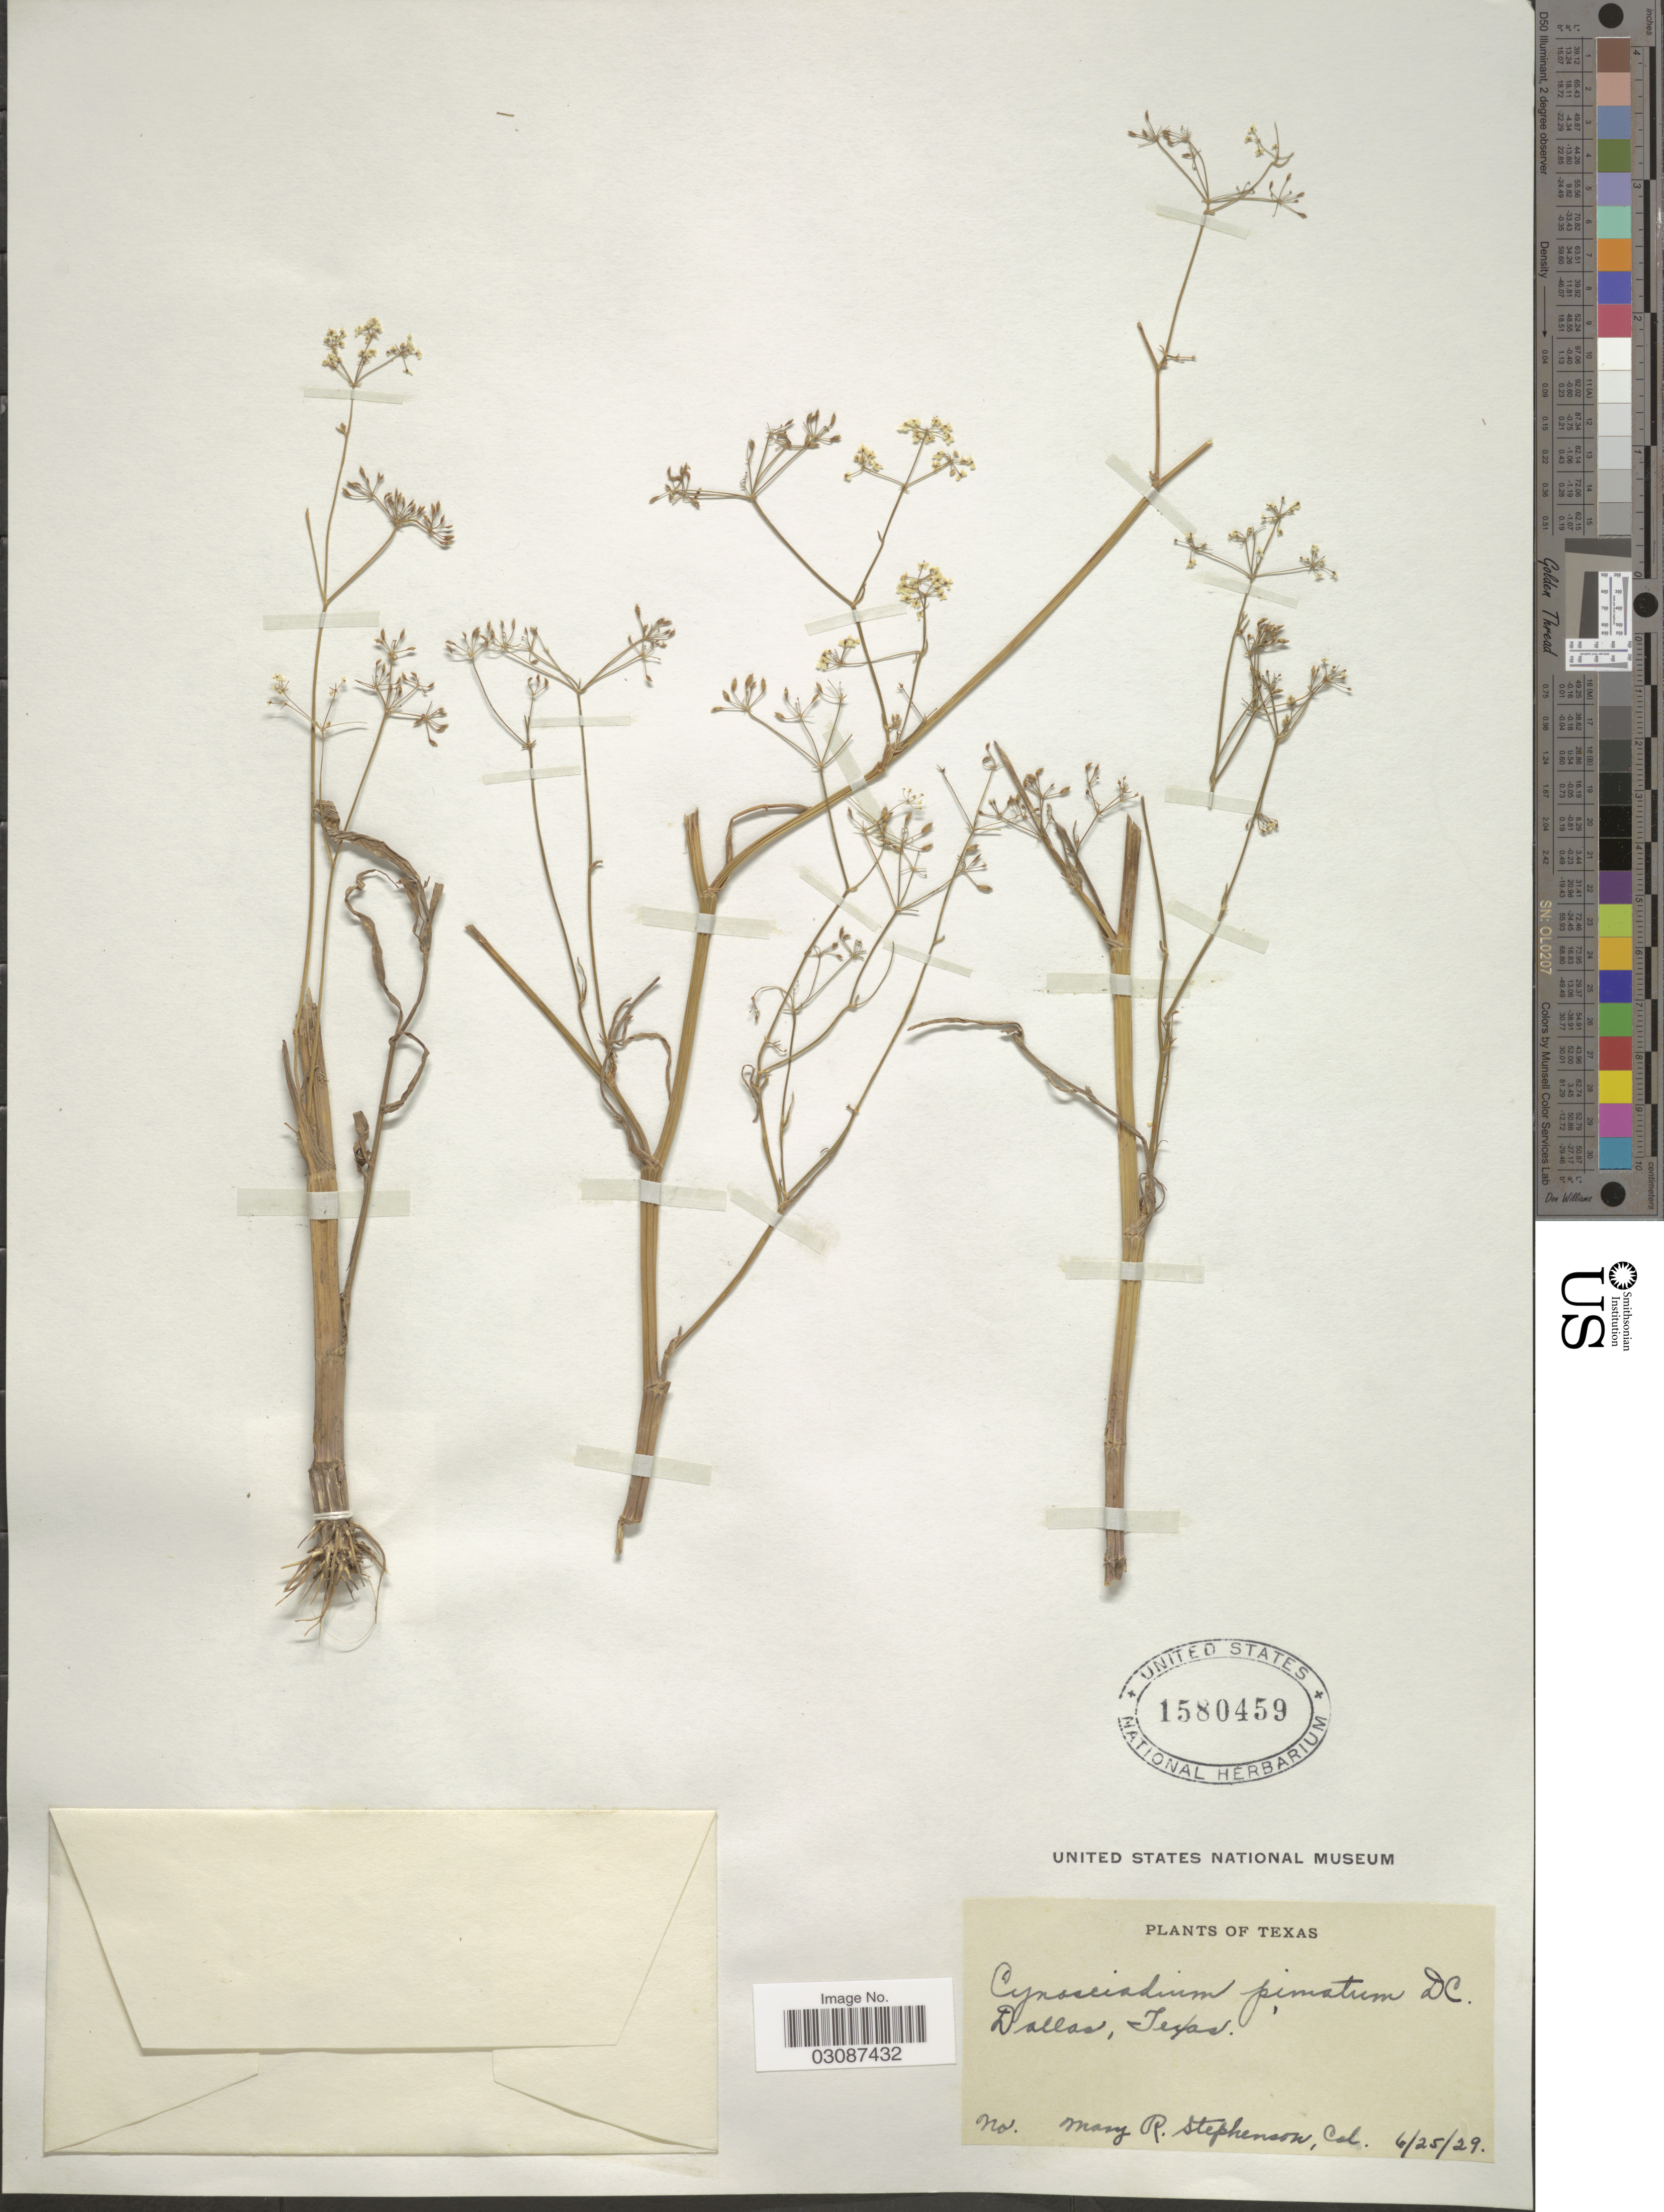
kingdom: Plantae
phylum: Tracheophyta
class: Magnoliopsida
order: Apiales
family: Apiaceae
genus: Limnosciadium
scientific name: Limnosciadium pinnatum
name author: (DC.) Mathias & Constance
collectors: M. Stephenson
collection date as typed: Transcribed d/m/y: 25/6/29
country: United States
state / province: Texas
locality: Dallas.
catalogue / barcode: US 1580459